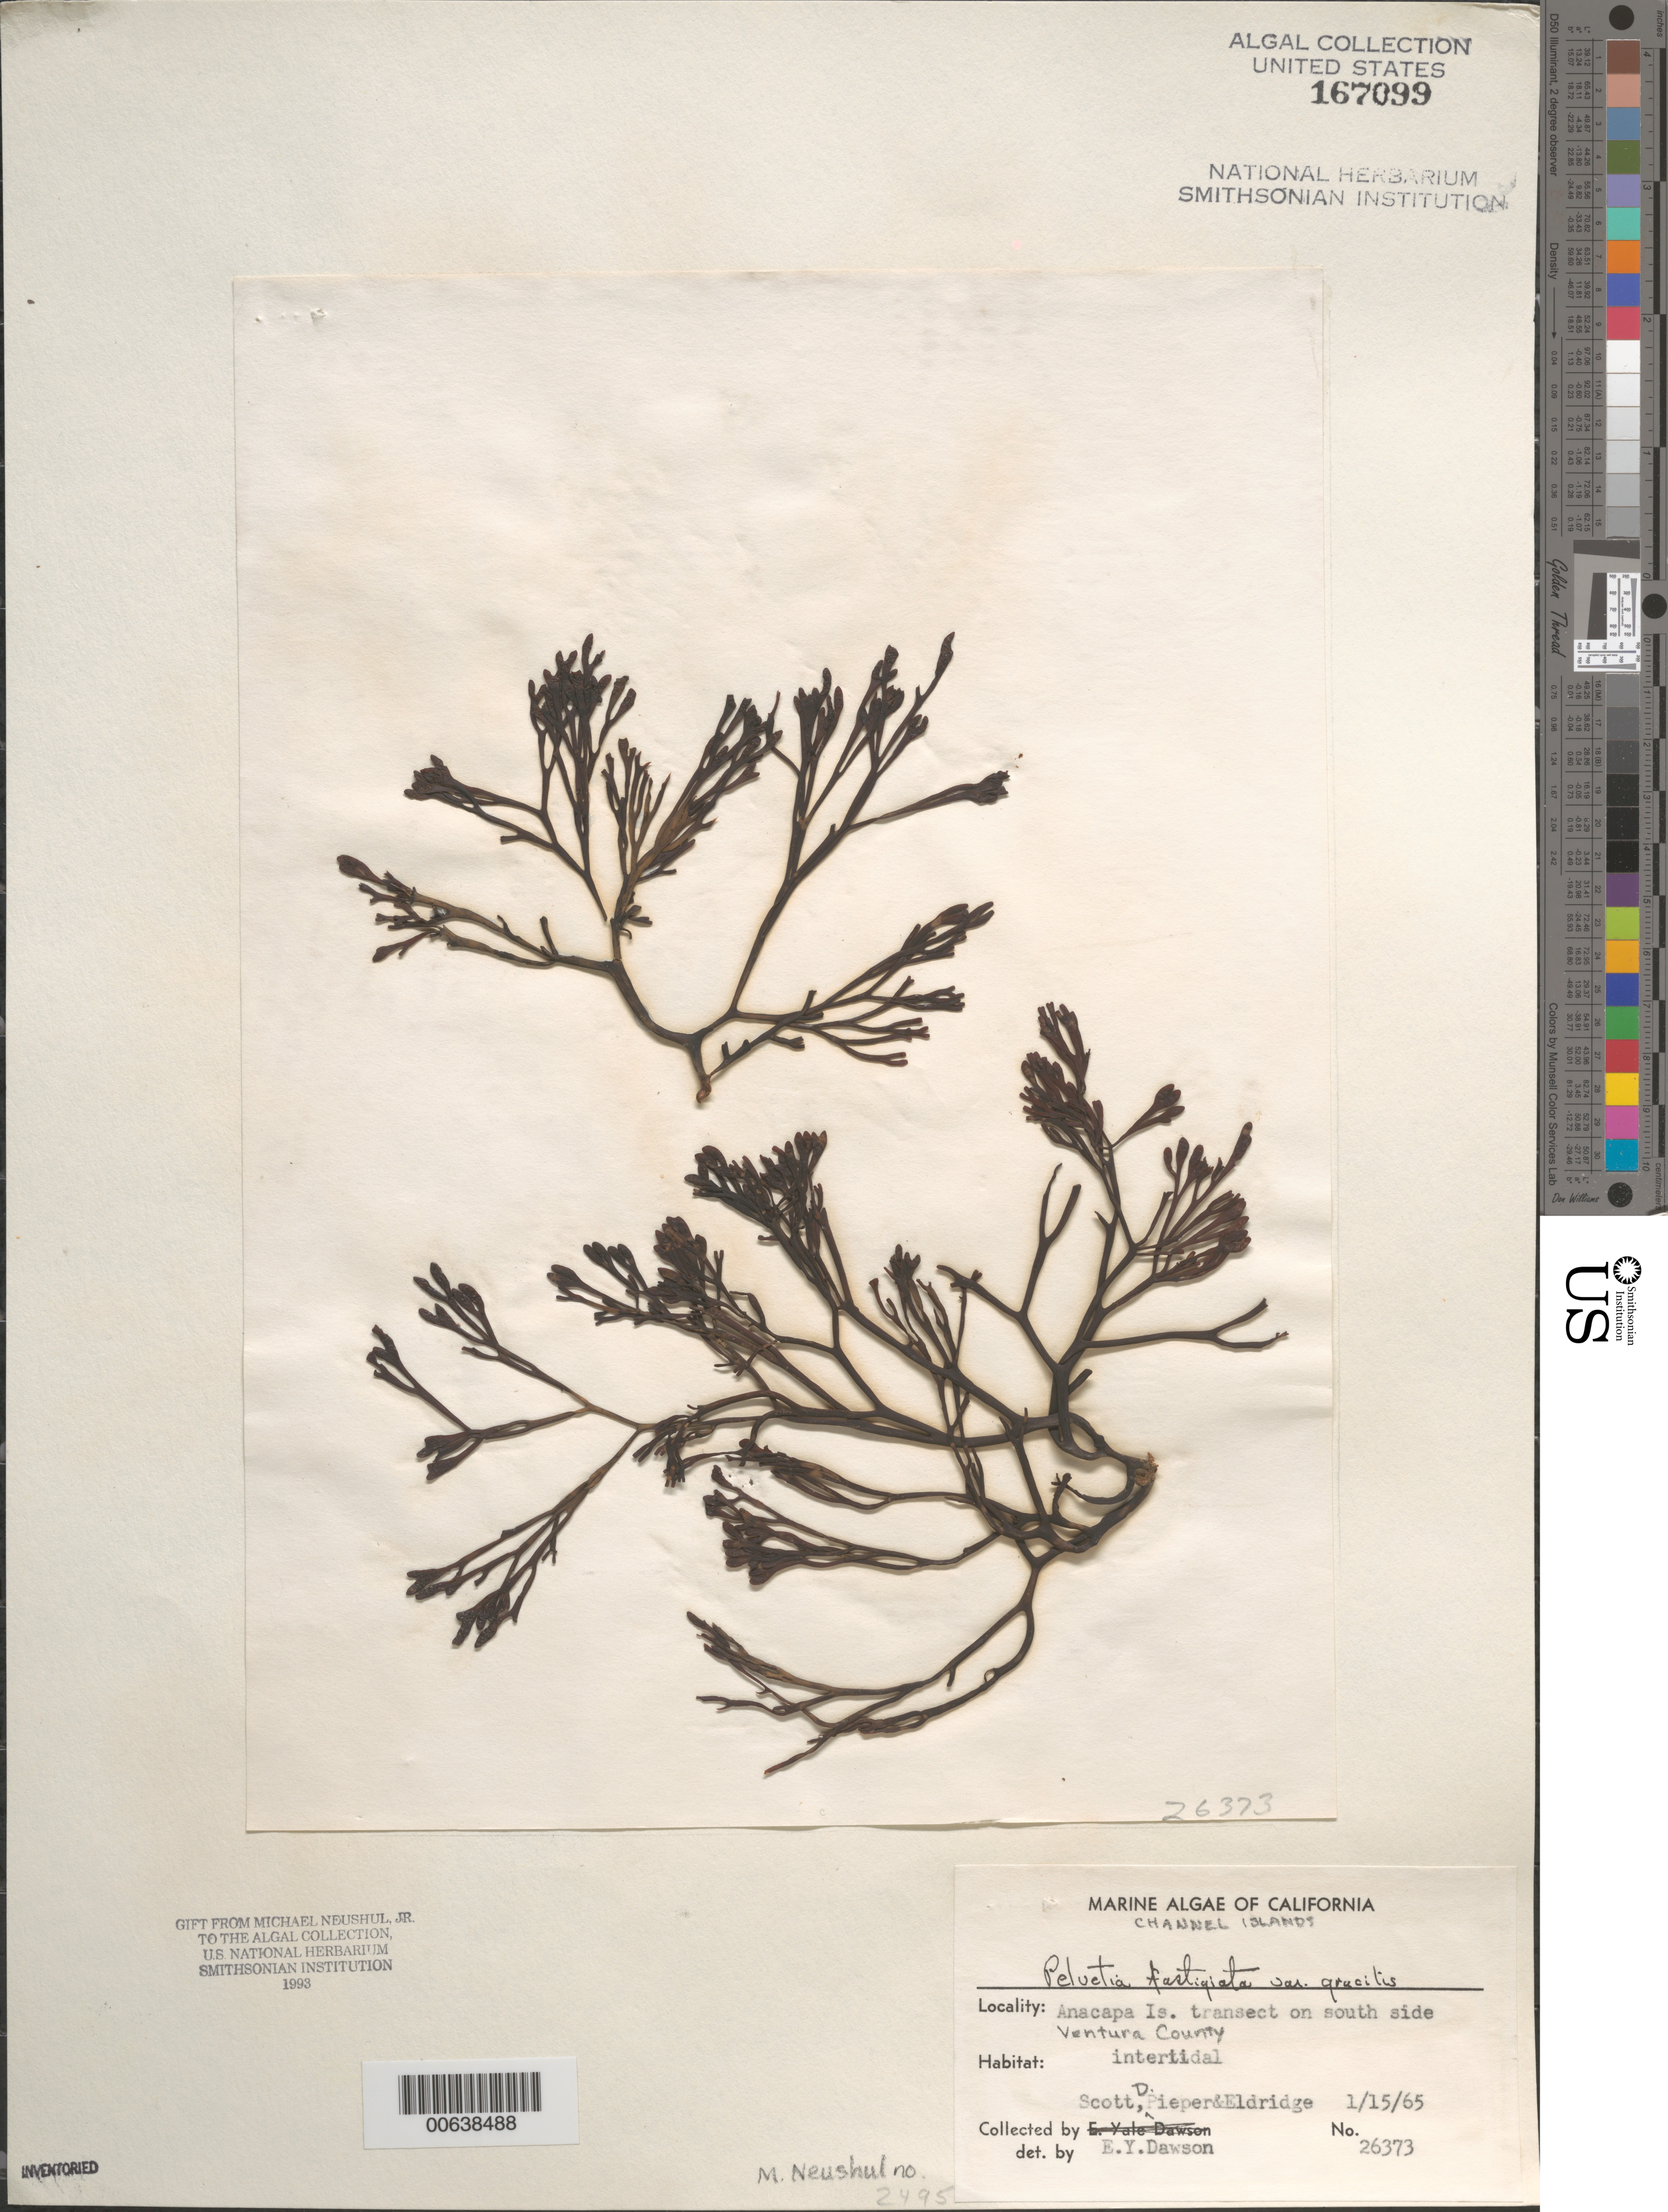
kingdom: Chromista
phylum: Ochrophyta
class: Phaeophyceae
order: Fucales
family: Fucaceae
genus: Pelvetia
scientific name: Pelvetia fastigiata var. gracilis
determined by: Dawson, E. Y.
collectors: J. Scott, D. Pieper & -. Eldridge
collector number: EYD 26373 & Neushul 2495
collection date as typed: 15 Jan 1965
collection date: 1965-01-15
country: United States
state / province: California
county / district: Ventura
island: Anacapa Island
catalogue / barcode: US 167099